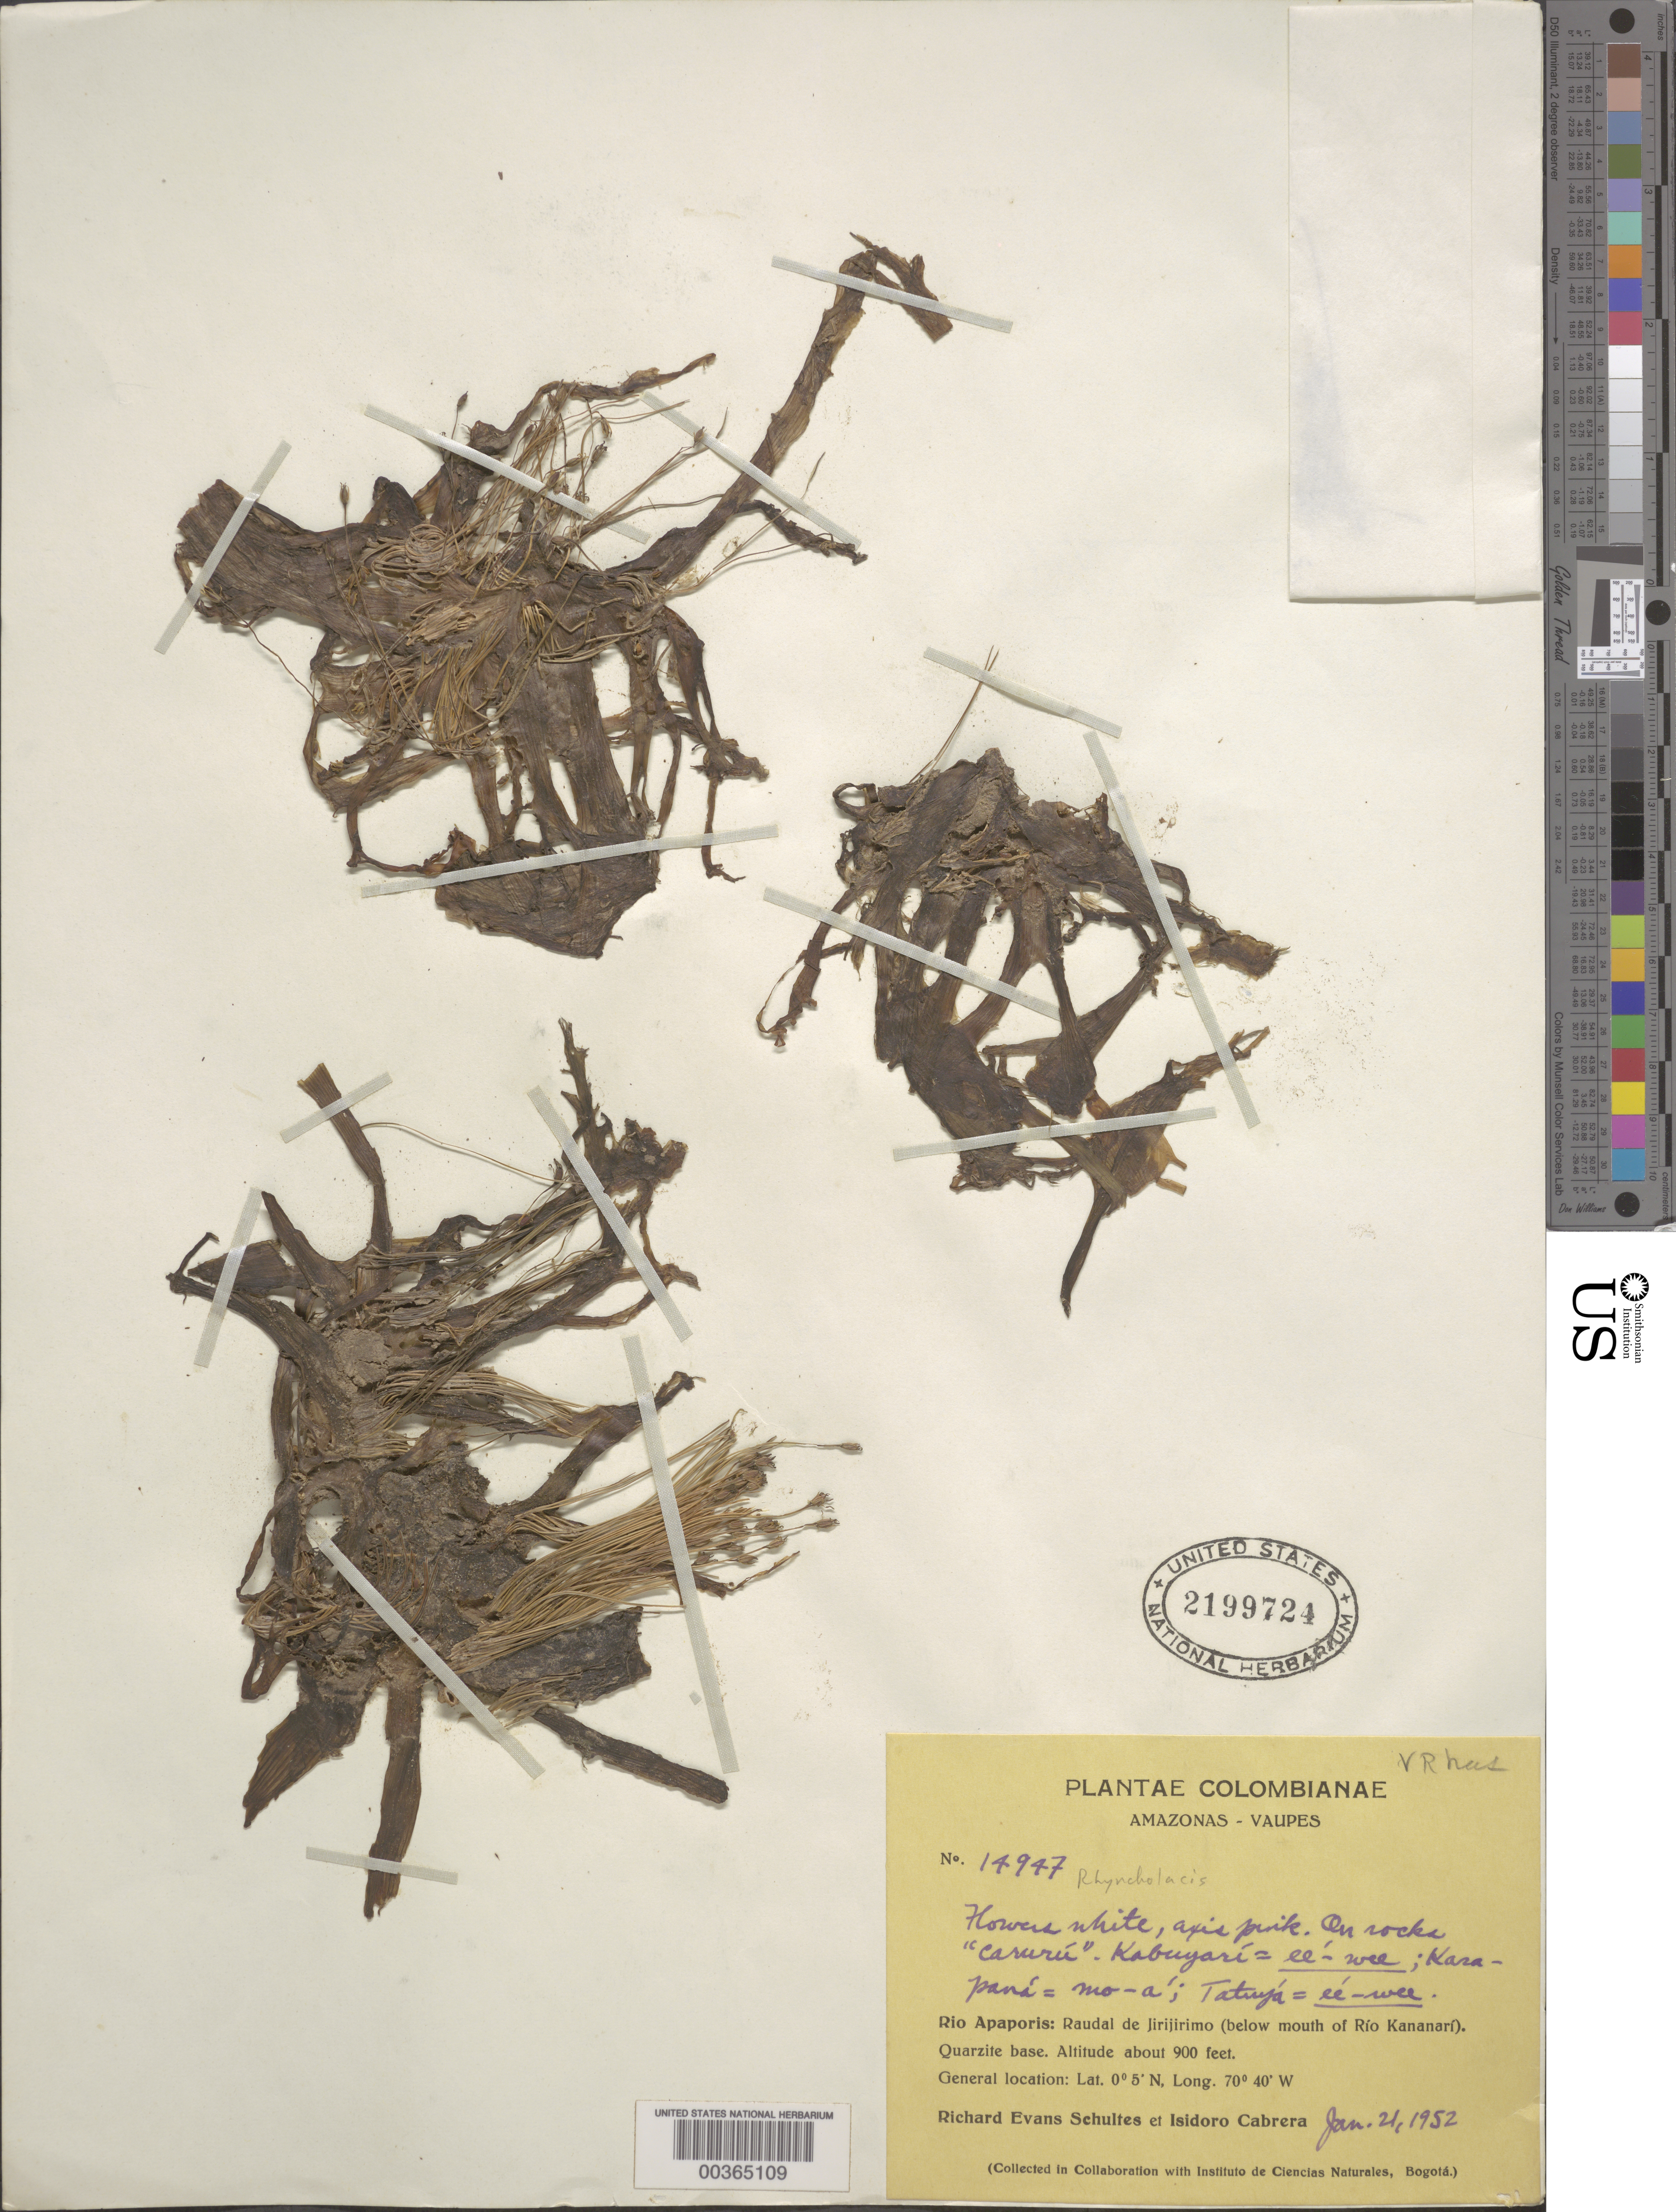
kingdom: Plantae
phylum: Tracheophyta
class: Magnoliopsida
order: Malpighiales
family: Podostemaceae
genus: Rhyncholacis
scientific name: Rhyncholacis sp.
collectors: R. E. Schultes & I. Cabrera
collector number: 14947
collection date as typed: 21 Jan 1952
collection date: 1952-01-21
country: Colombia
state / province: Amazônas / Vaupés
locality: Rio Apaporis, Raudal de Jirijirimo (below mouth of Rio Kananari)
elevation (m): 274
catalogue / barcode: US 2199724